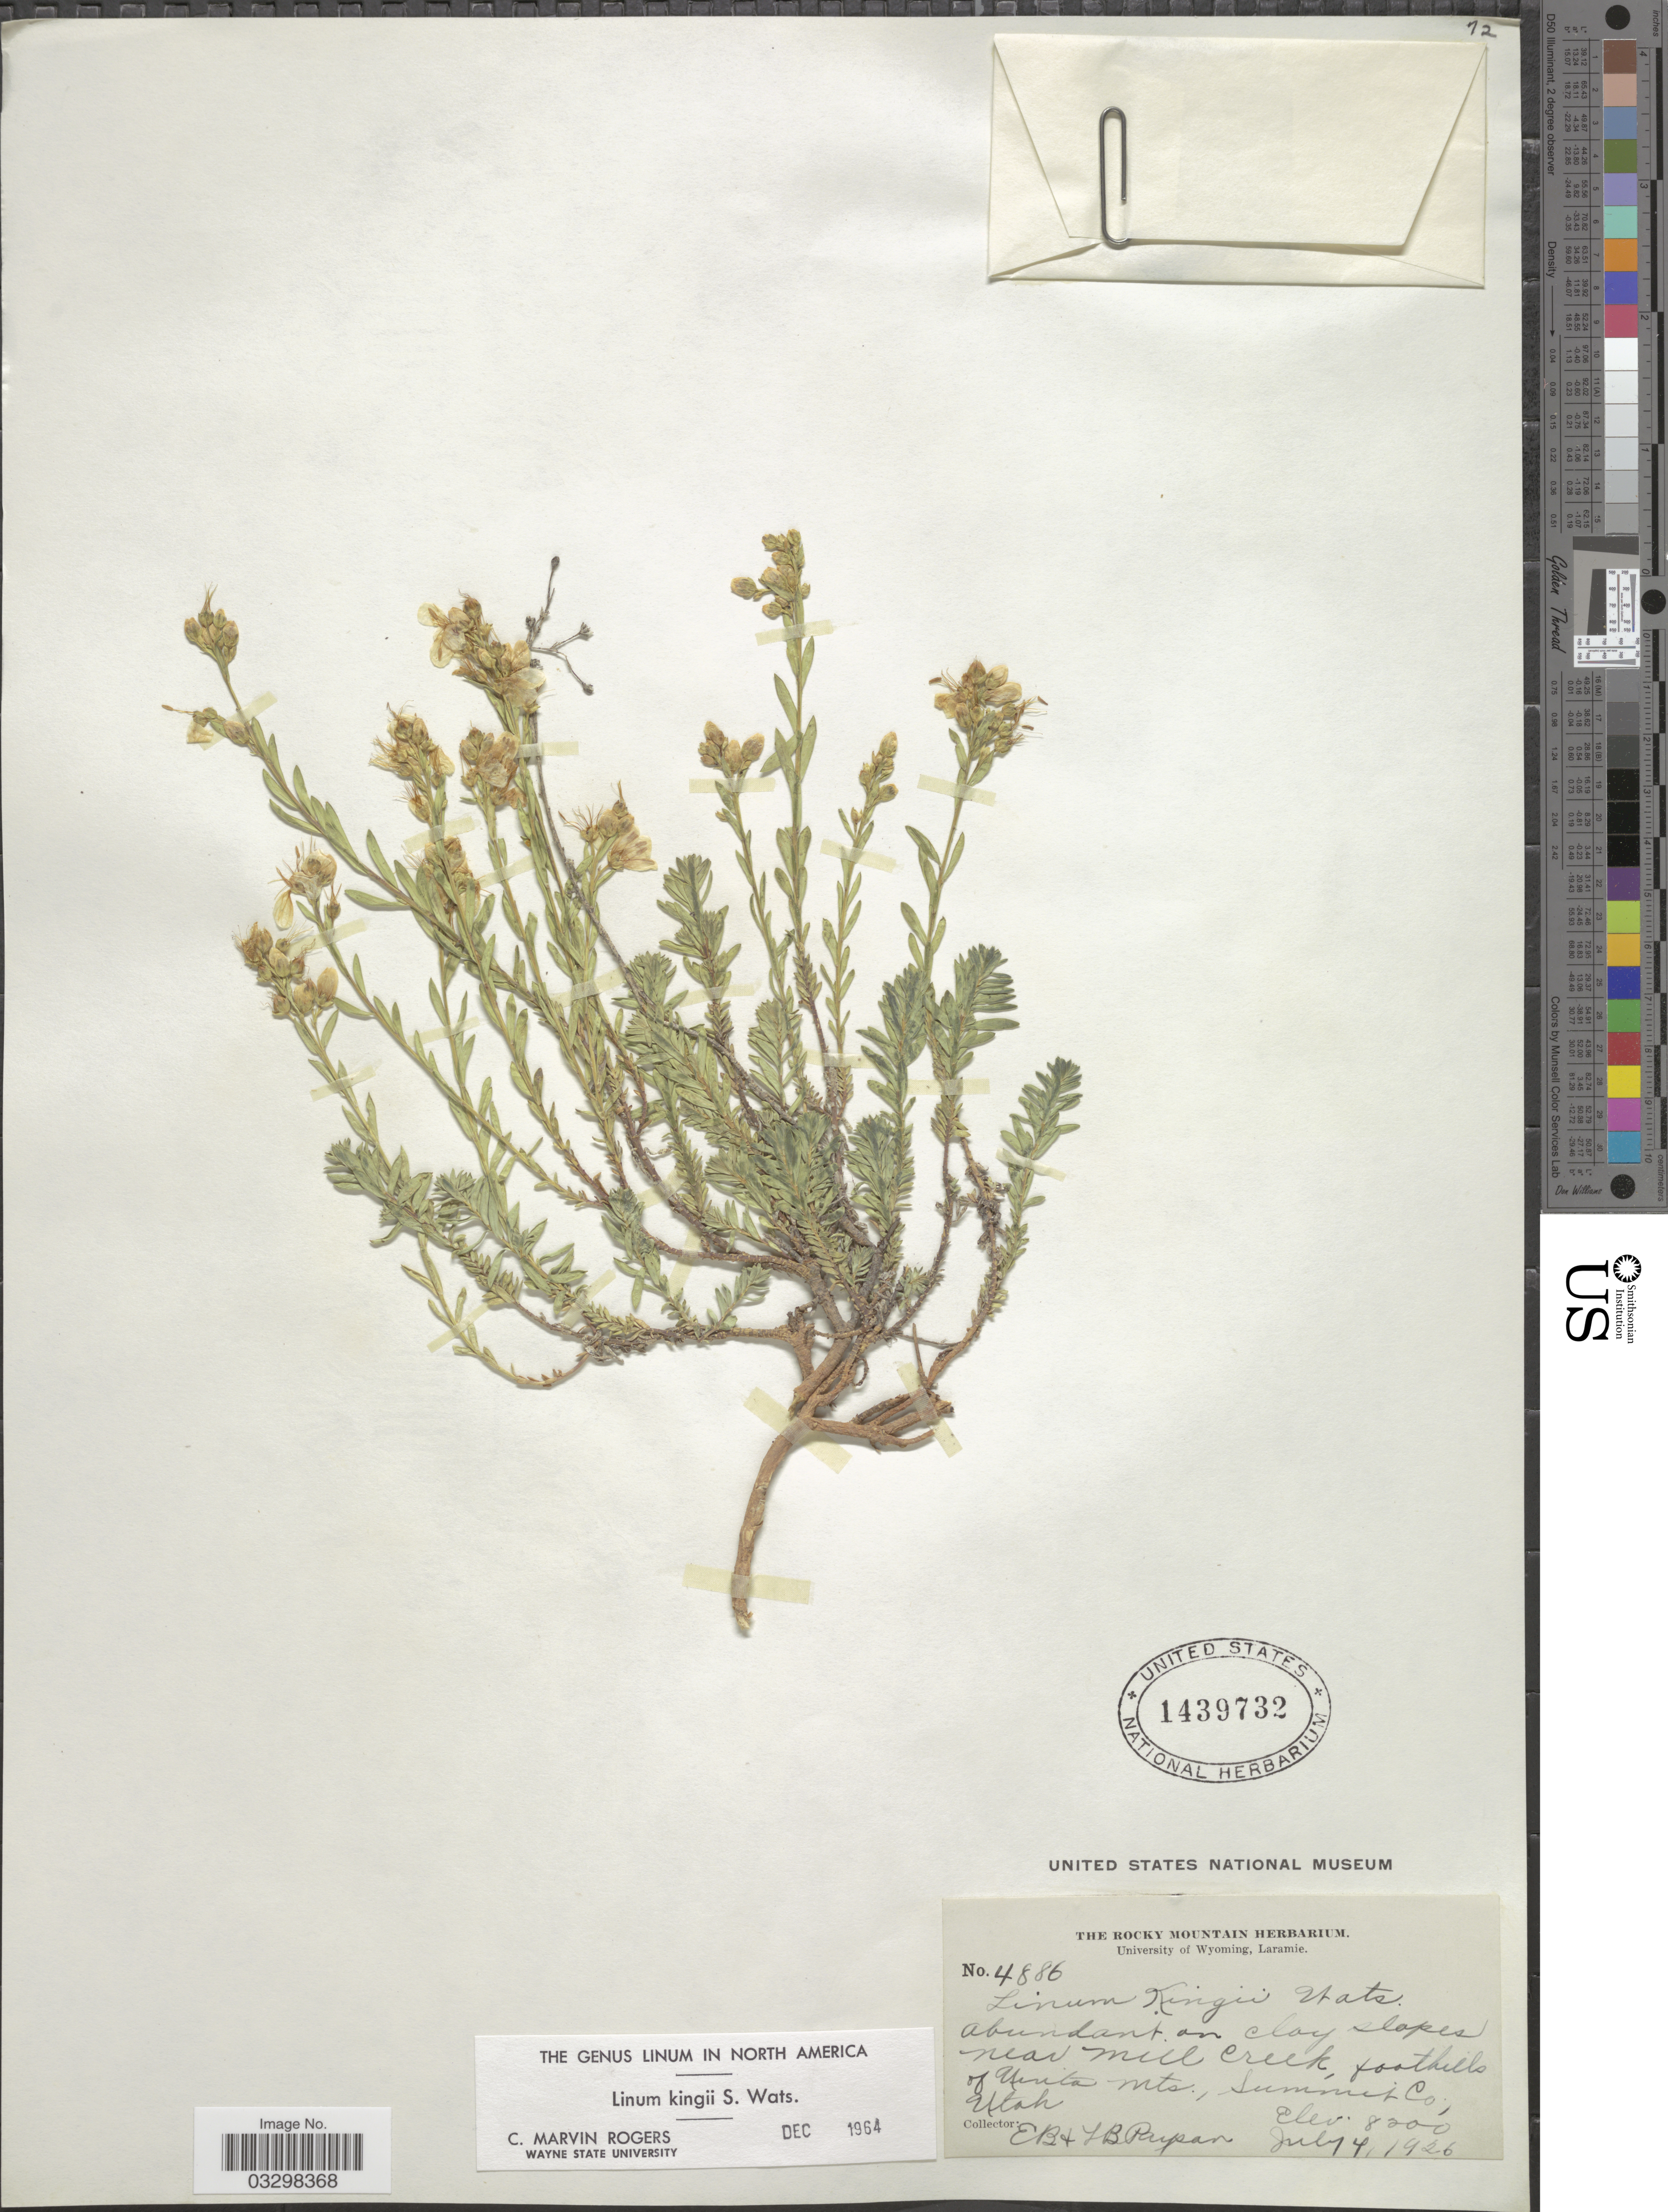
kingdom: Plantae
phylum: Tracheophyta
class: Magnoliopsida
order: Apiales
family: Apiaceae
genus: Selinum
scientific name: Selinum kingii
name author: S. Watson in C. King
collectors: E. B. Payson & L. Payson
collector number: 4886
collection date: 1926-07-04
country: United States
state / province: Utah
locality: Near Mill Creek, foothills of Uinta Mts., Summit Co.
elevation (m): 2499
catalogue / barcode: US 1439732